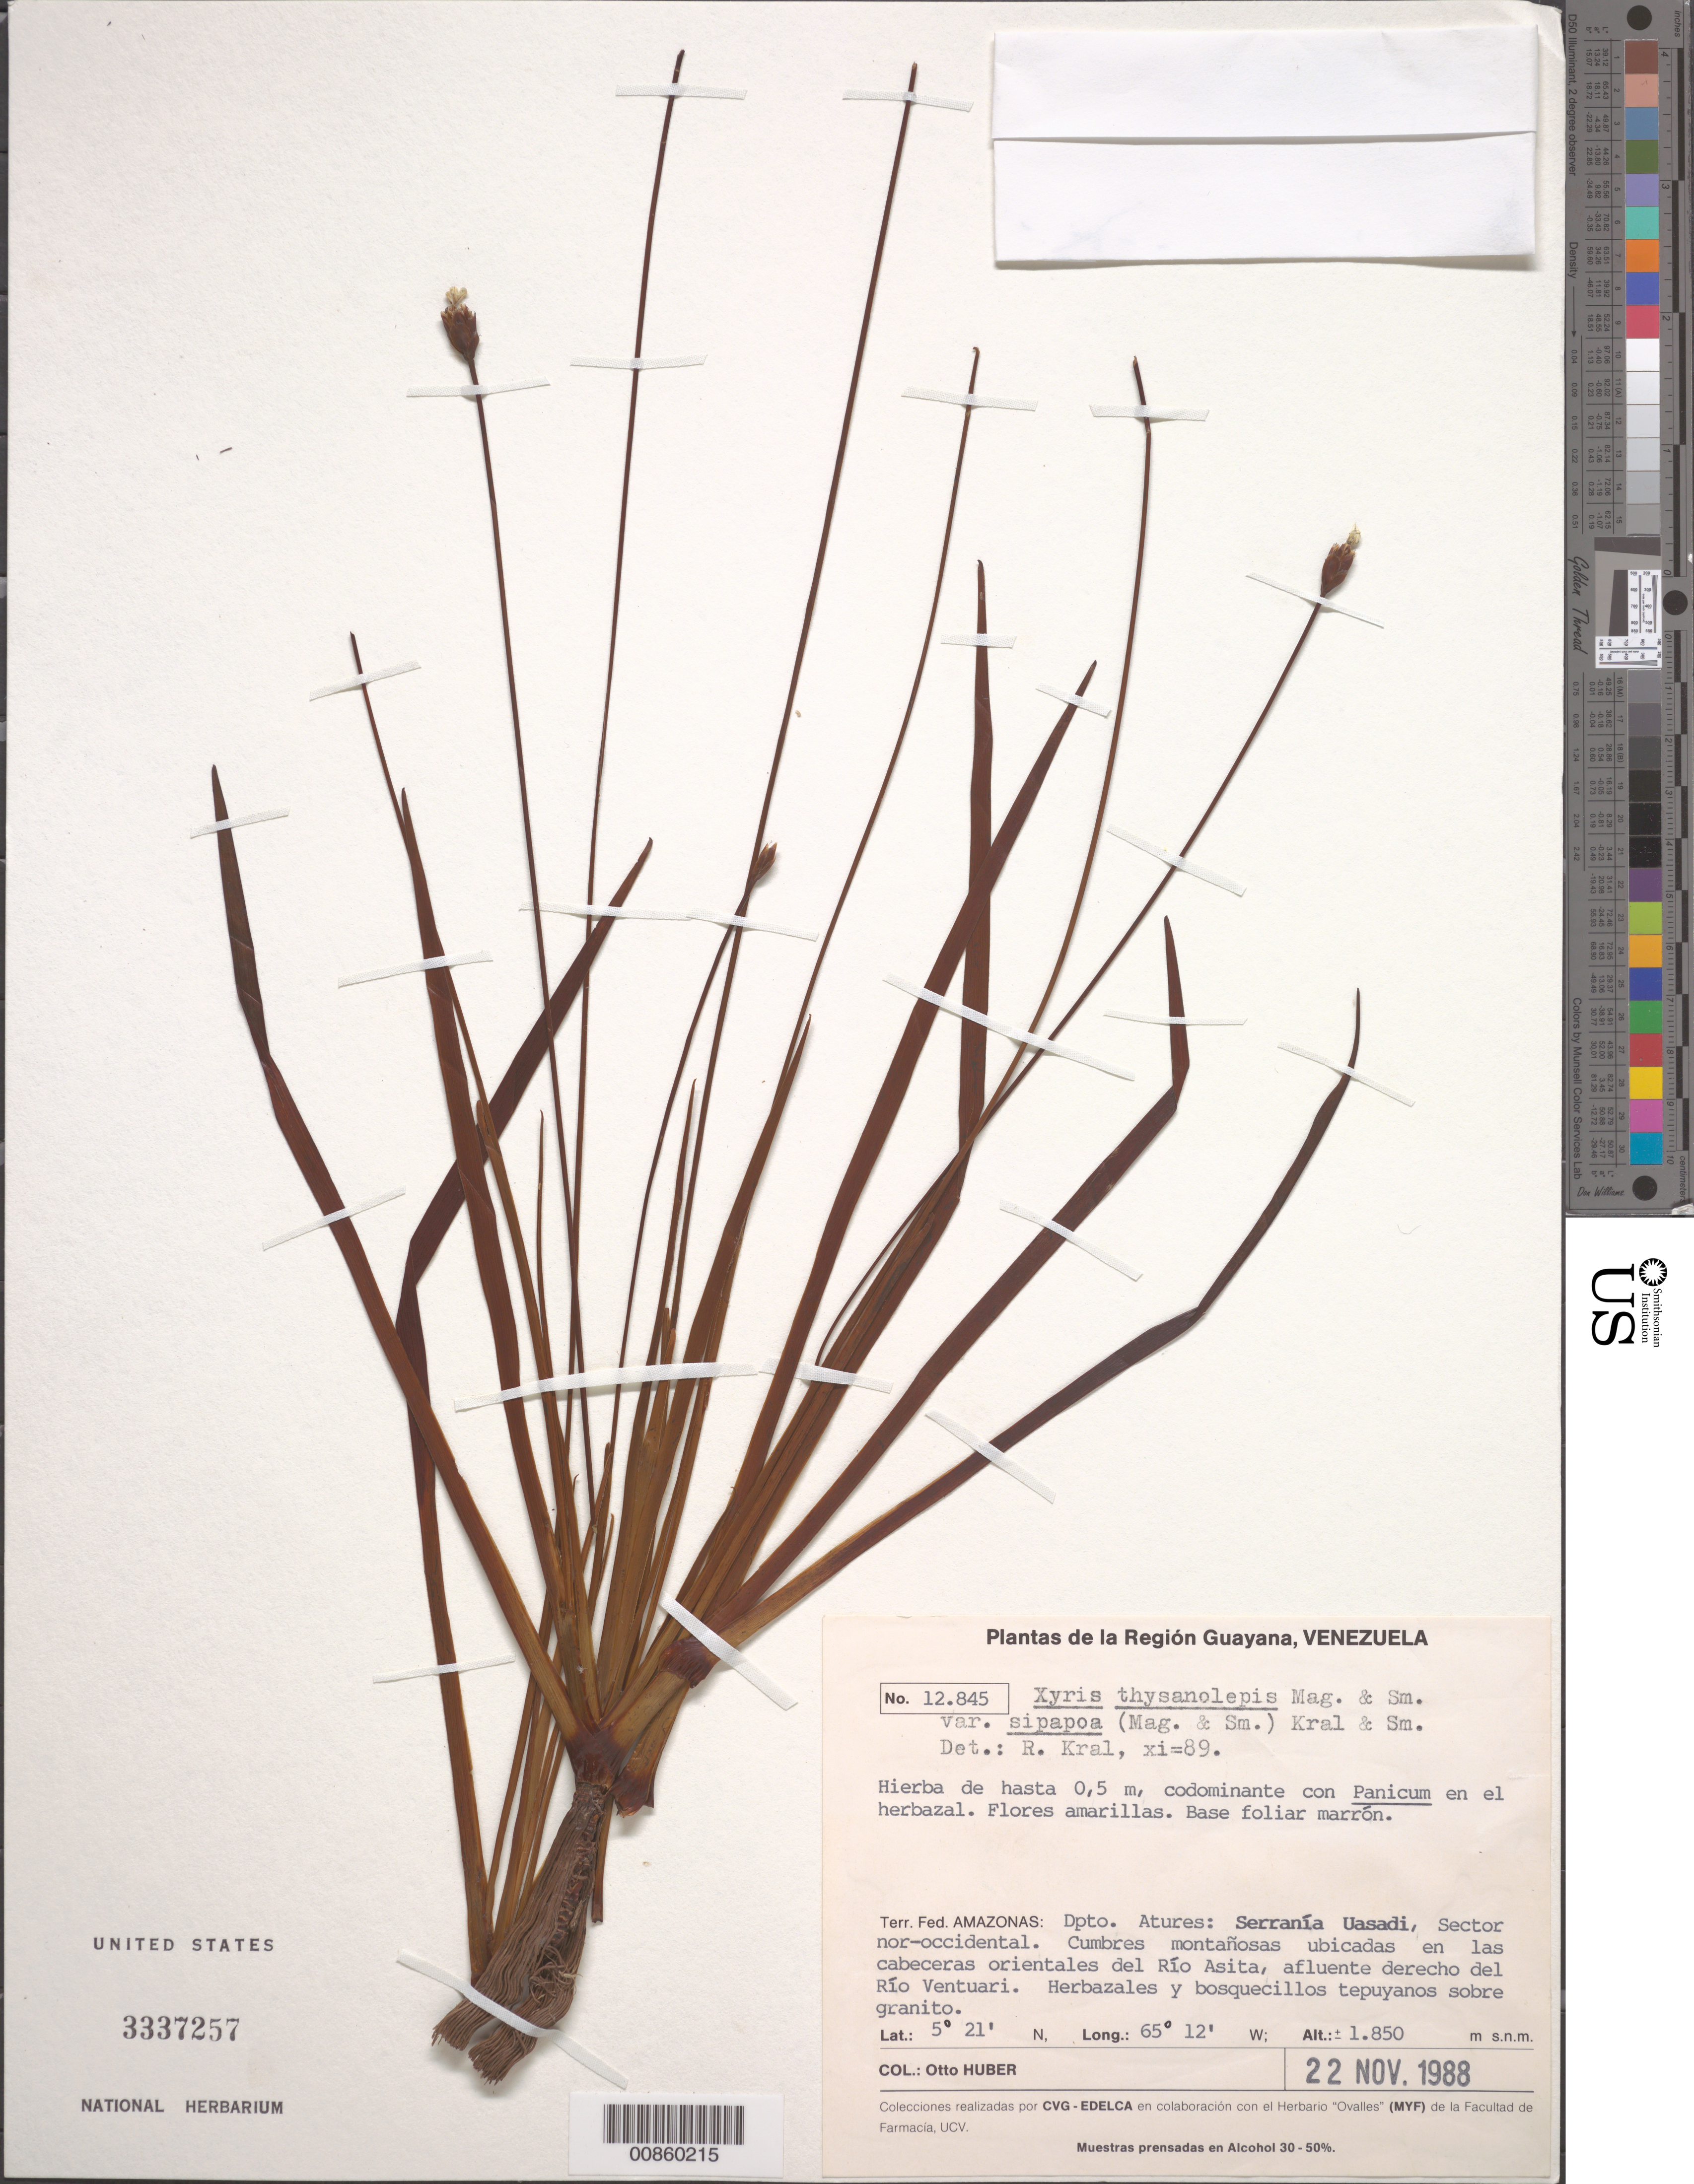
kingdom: Plantae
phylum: Tracheophyta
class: Liliopsida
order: Poales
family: Xyridaceae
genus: Xyris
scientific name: Xyris thysanolepis var. sipapoa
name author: (Maguire & L.B. Sm.) Kral & L.B. Sm.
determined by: Kral, Robert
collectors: O. Huber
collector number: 12845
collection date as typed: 22-Nov-88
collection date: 1988-11-22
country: Venezuela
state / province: Amazonas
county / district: Atures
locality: Serrania Uasadi, sector nor-occidental; cabeceras orientales del Río Asita, afluente derecho del Río Ventuari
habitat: Herbazales y bosquecillos tepuyanos sobre granito.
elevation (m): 1850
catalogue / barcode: US 3337257